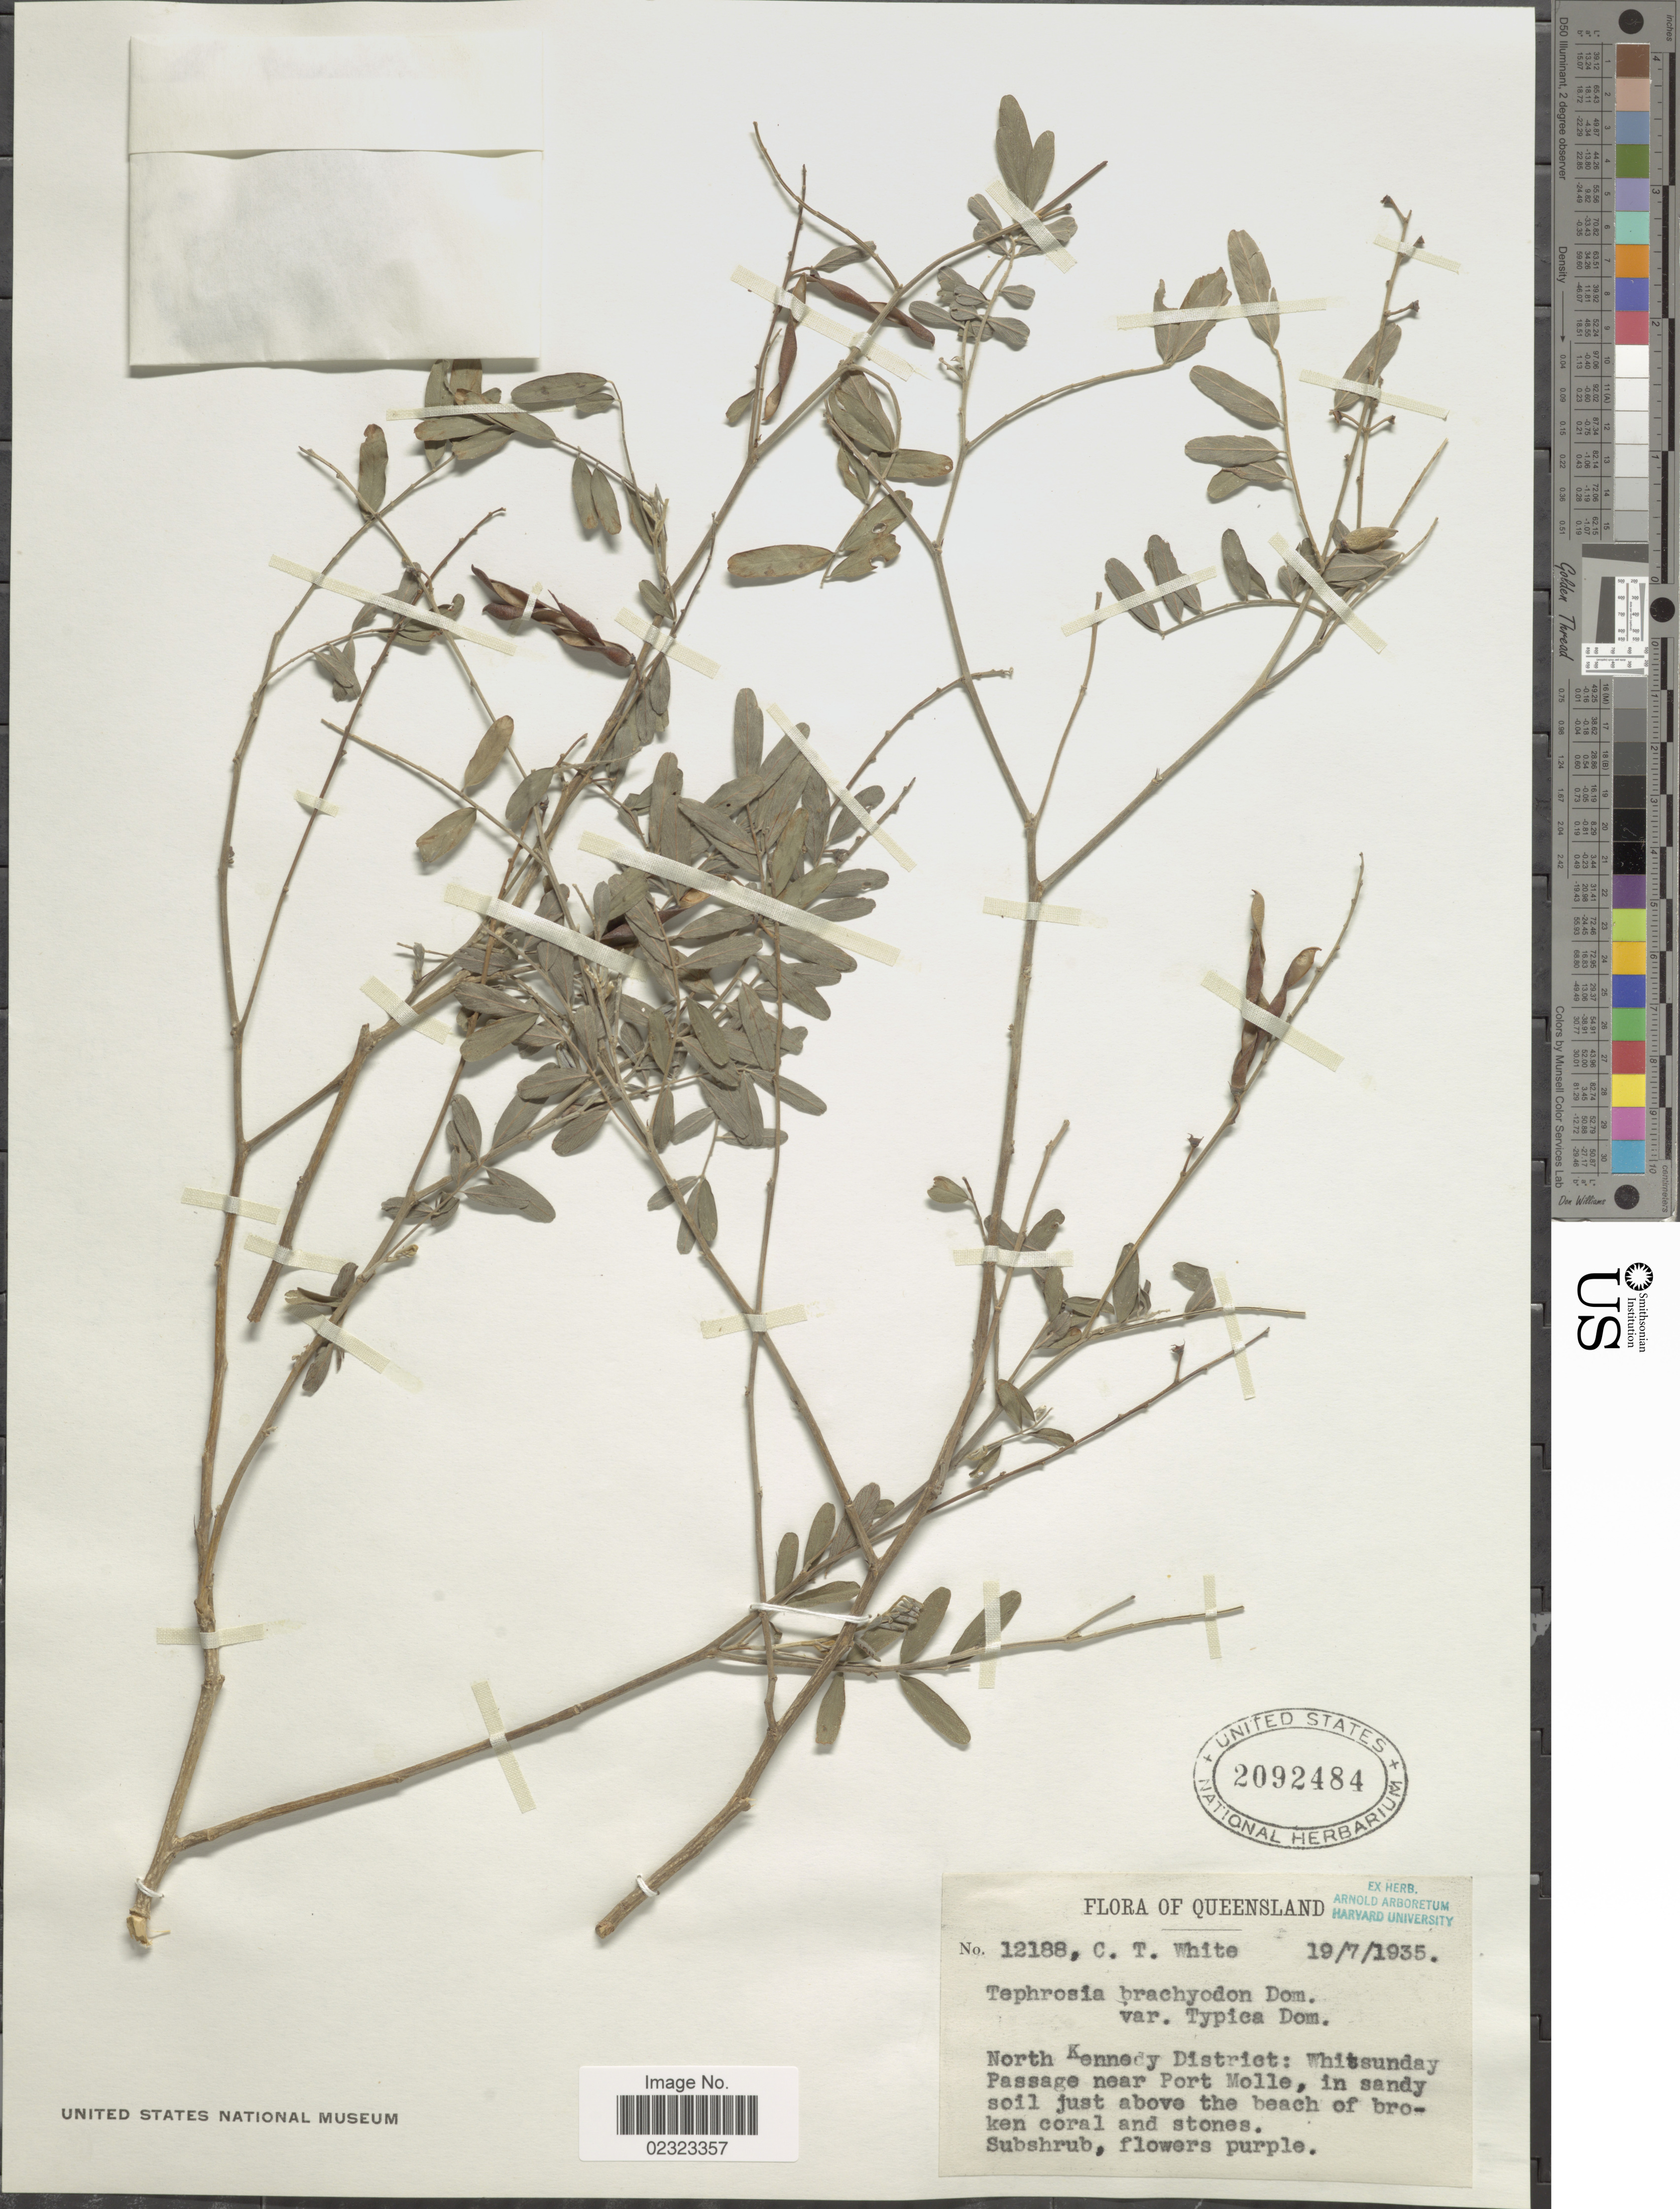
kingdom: Plantae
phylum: Tracheophyta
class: Magnoliopsida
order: Fabales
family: Fabaceae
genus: Tephrosia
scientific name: Tephrosia brachyodon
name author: Domin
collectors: C. T. White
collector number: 12188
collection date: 1935-07-19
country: Australia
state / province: Queensland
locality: North Kennedy District: Whitsunday Passage near Port Molle, in sandy soil just above the beach of broken coral stones.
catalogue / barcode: US 2092484